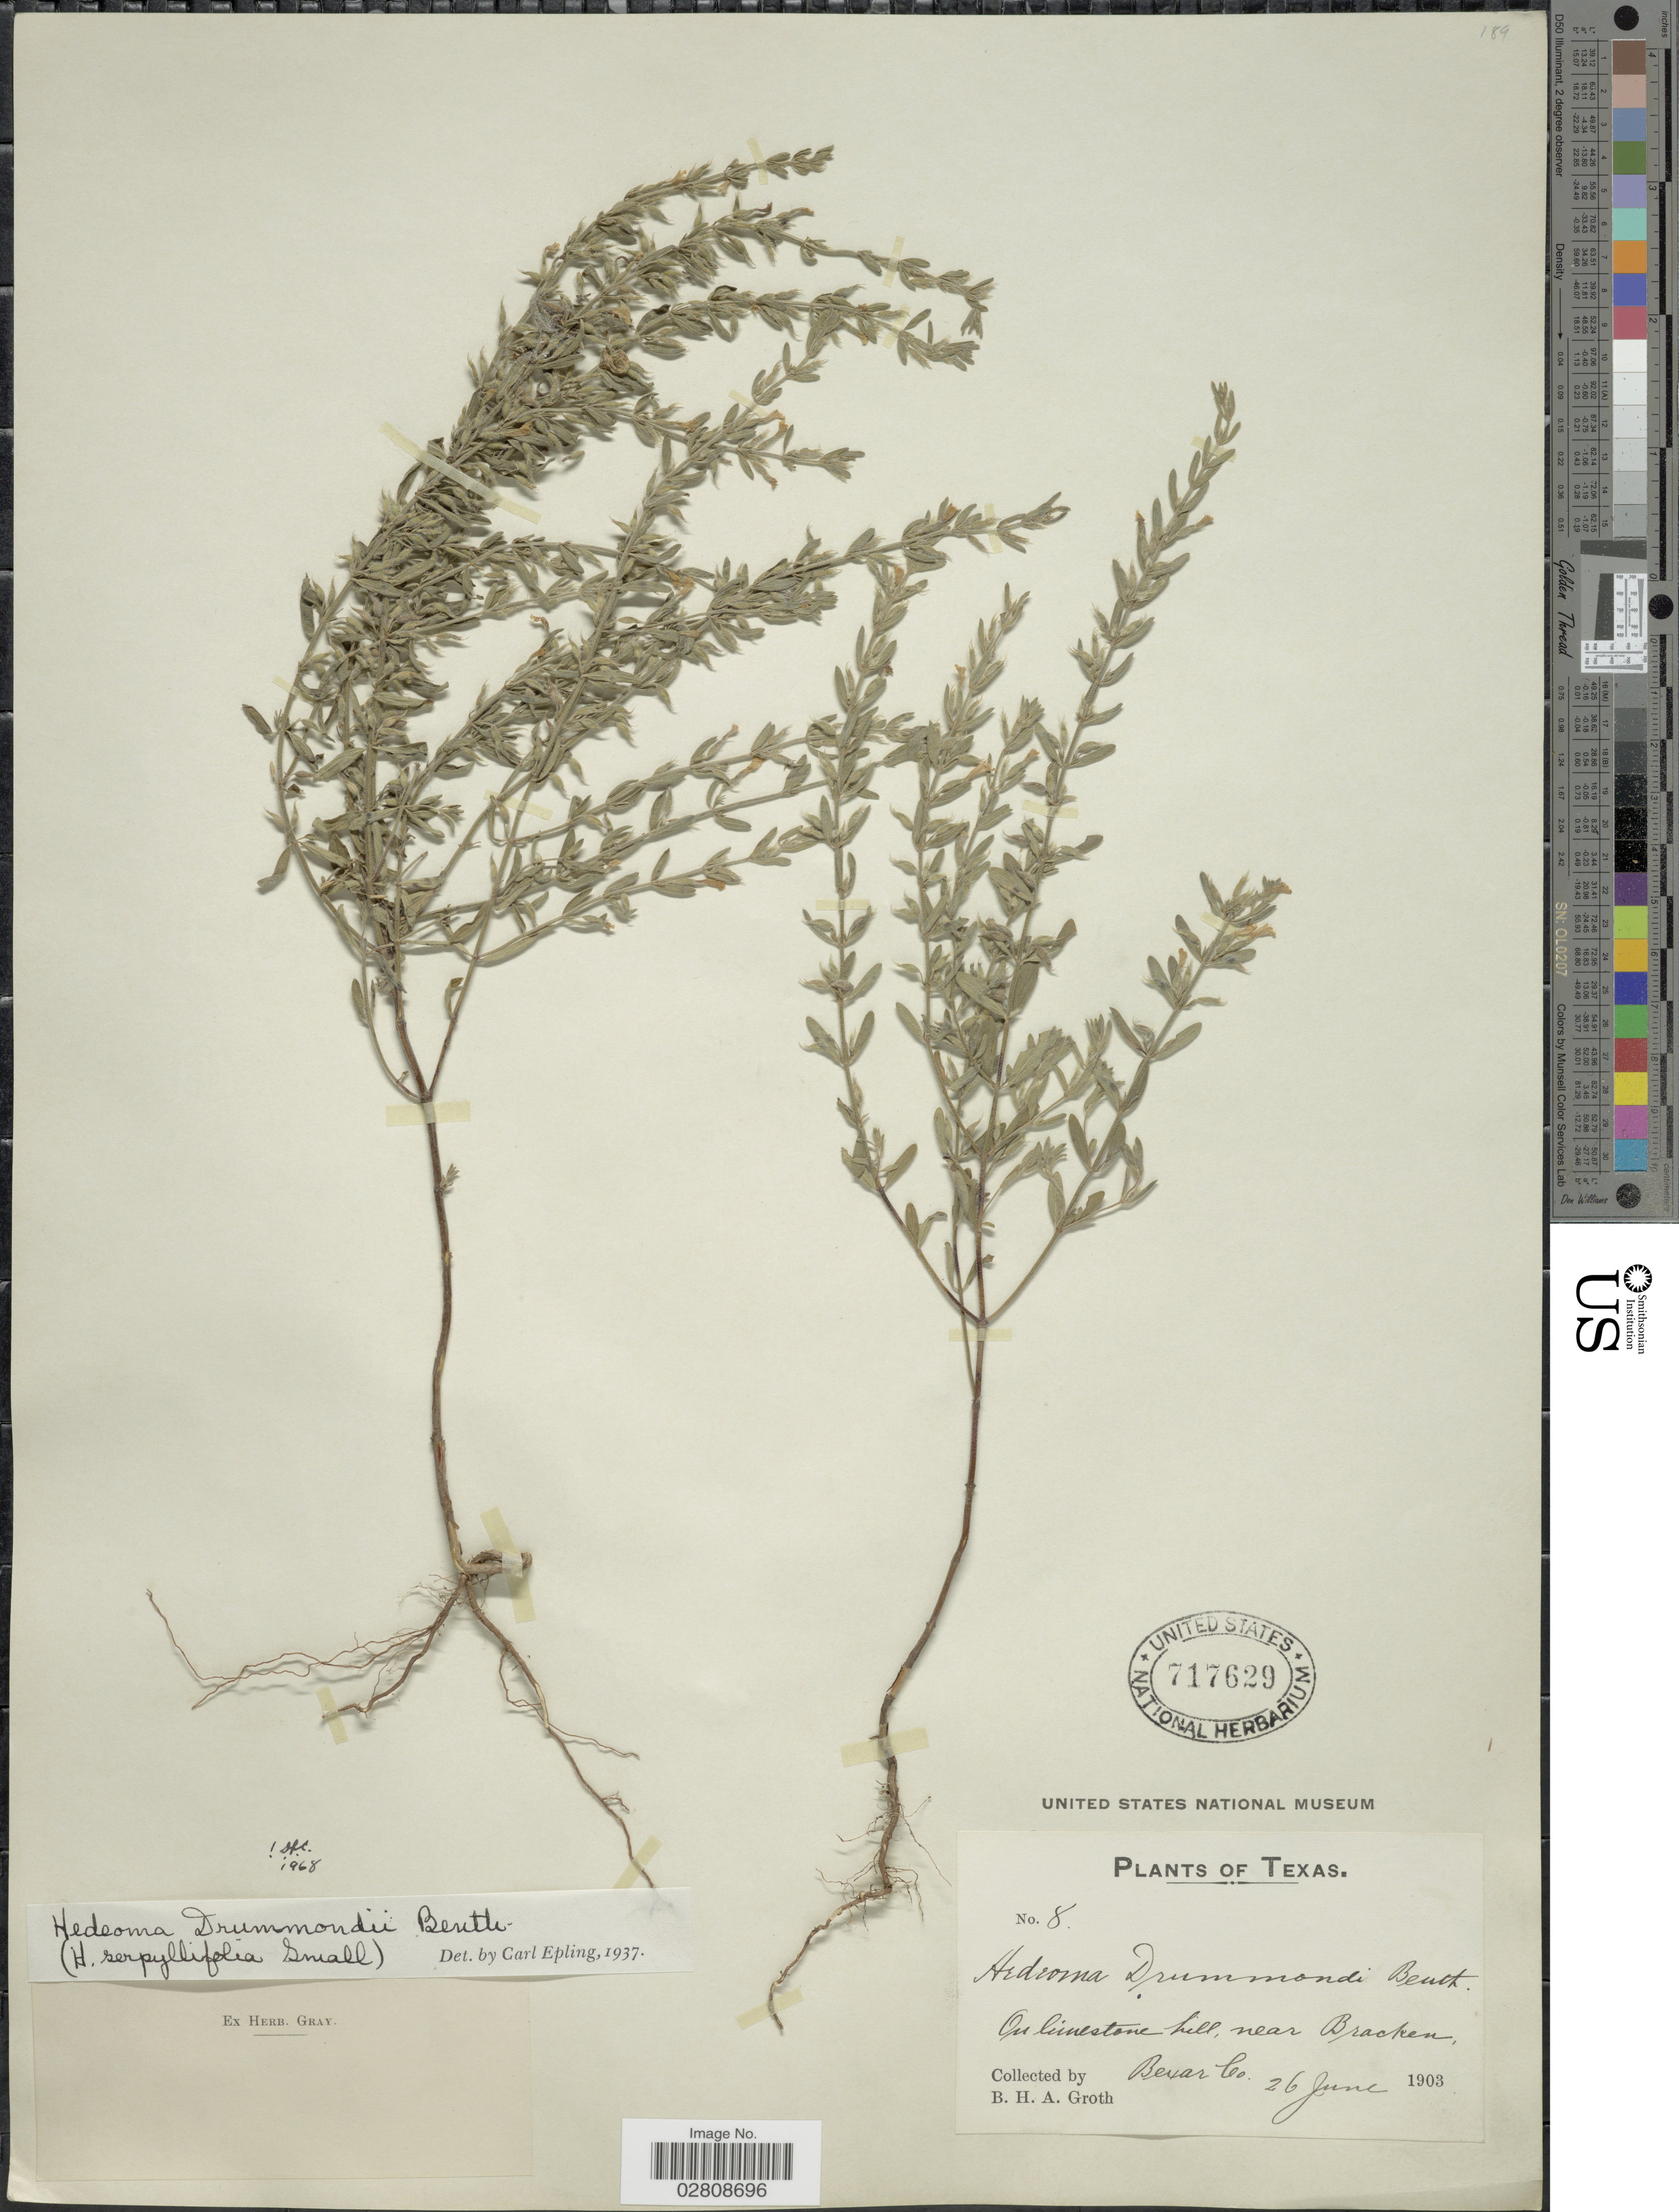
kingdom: Plantae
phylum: Tracheophyta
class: Magnoliopsida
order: Lamiales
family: Lamiaceae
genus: Hedeoma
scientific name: Hedeoma drummondii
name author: Benth.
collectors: B. Groth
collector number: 8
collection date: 1903-06-26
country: United States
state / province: Texas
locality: On limestone hill, near Bracken. Bexar Co.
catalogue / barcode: US 717629